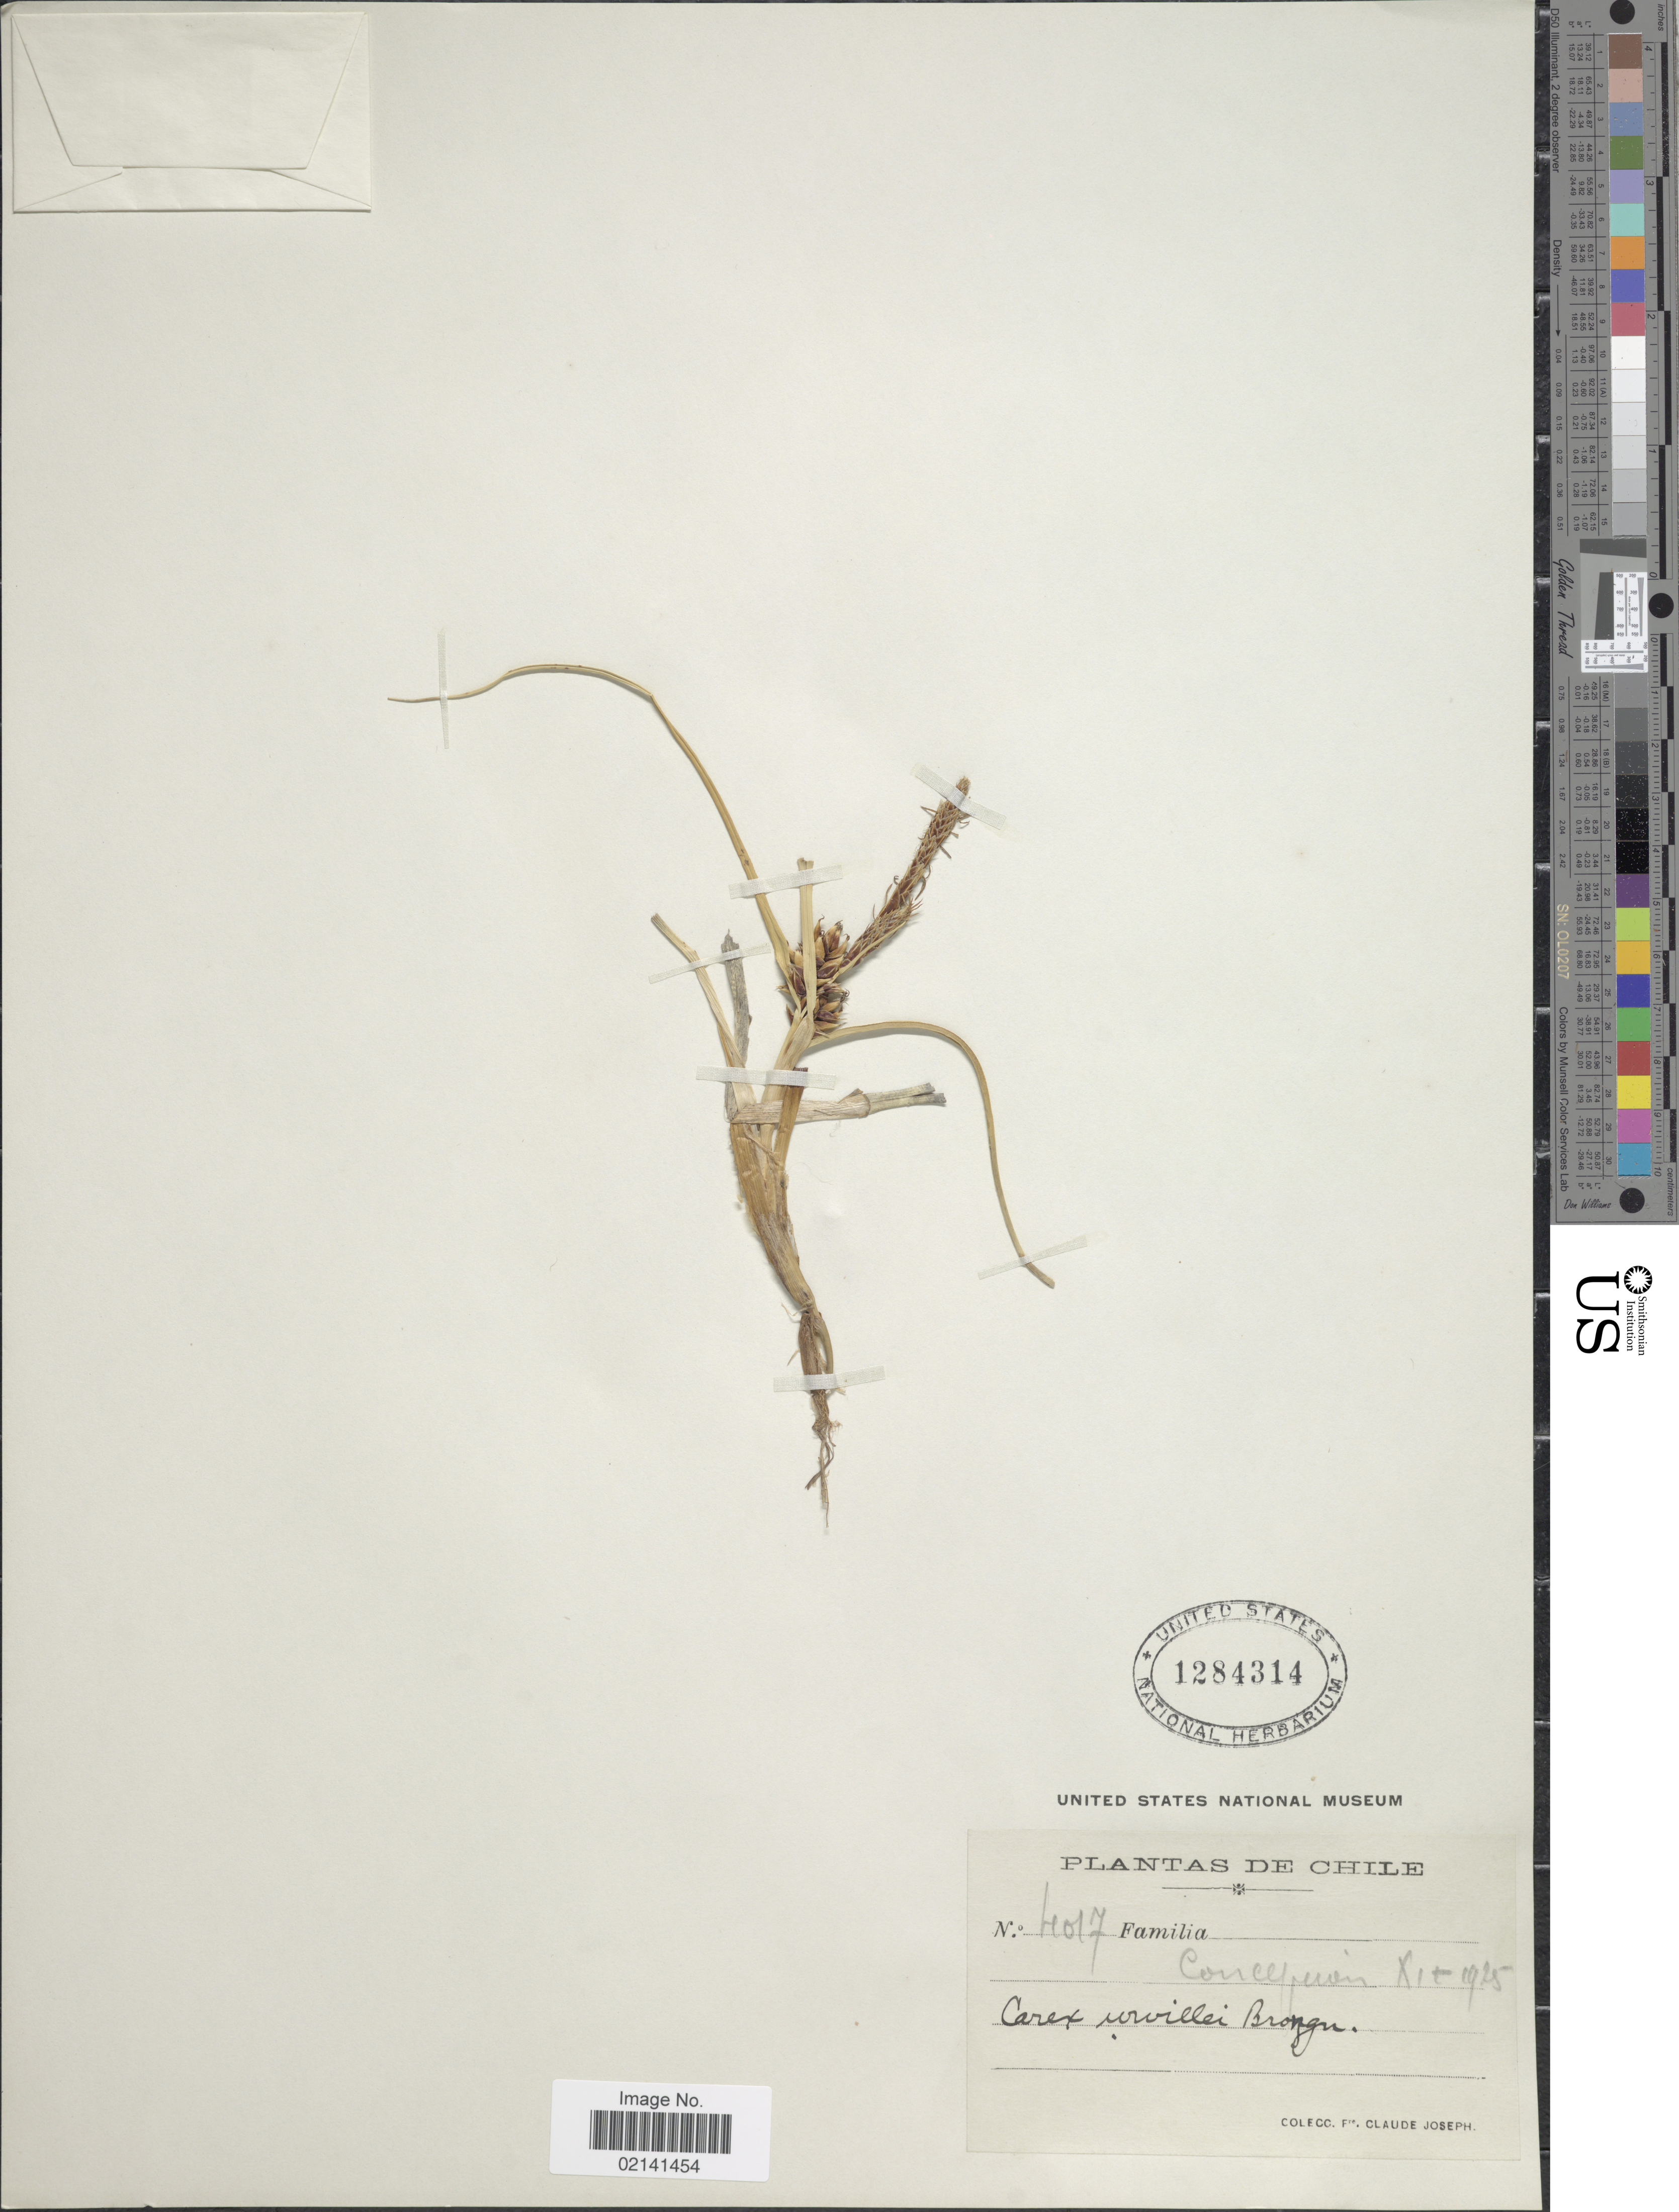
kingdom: Plantae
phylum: Tracheophyta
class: Liliopsida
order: Poales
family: Cyperaceae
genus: Carex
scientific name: Carex pumila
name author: Thunb.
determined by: Jiménez-Mejías, P.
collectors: Bro. Claude-Joseph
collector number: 4017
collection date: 1925-11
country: Chile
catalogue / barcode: US 1284314